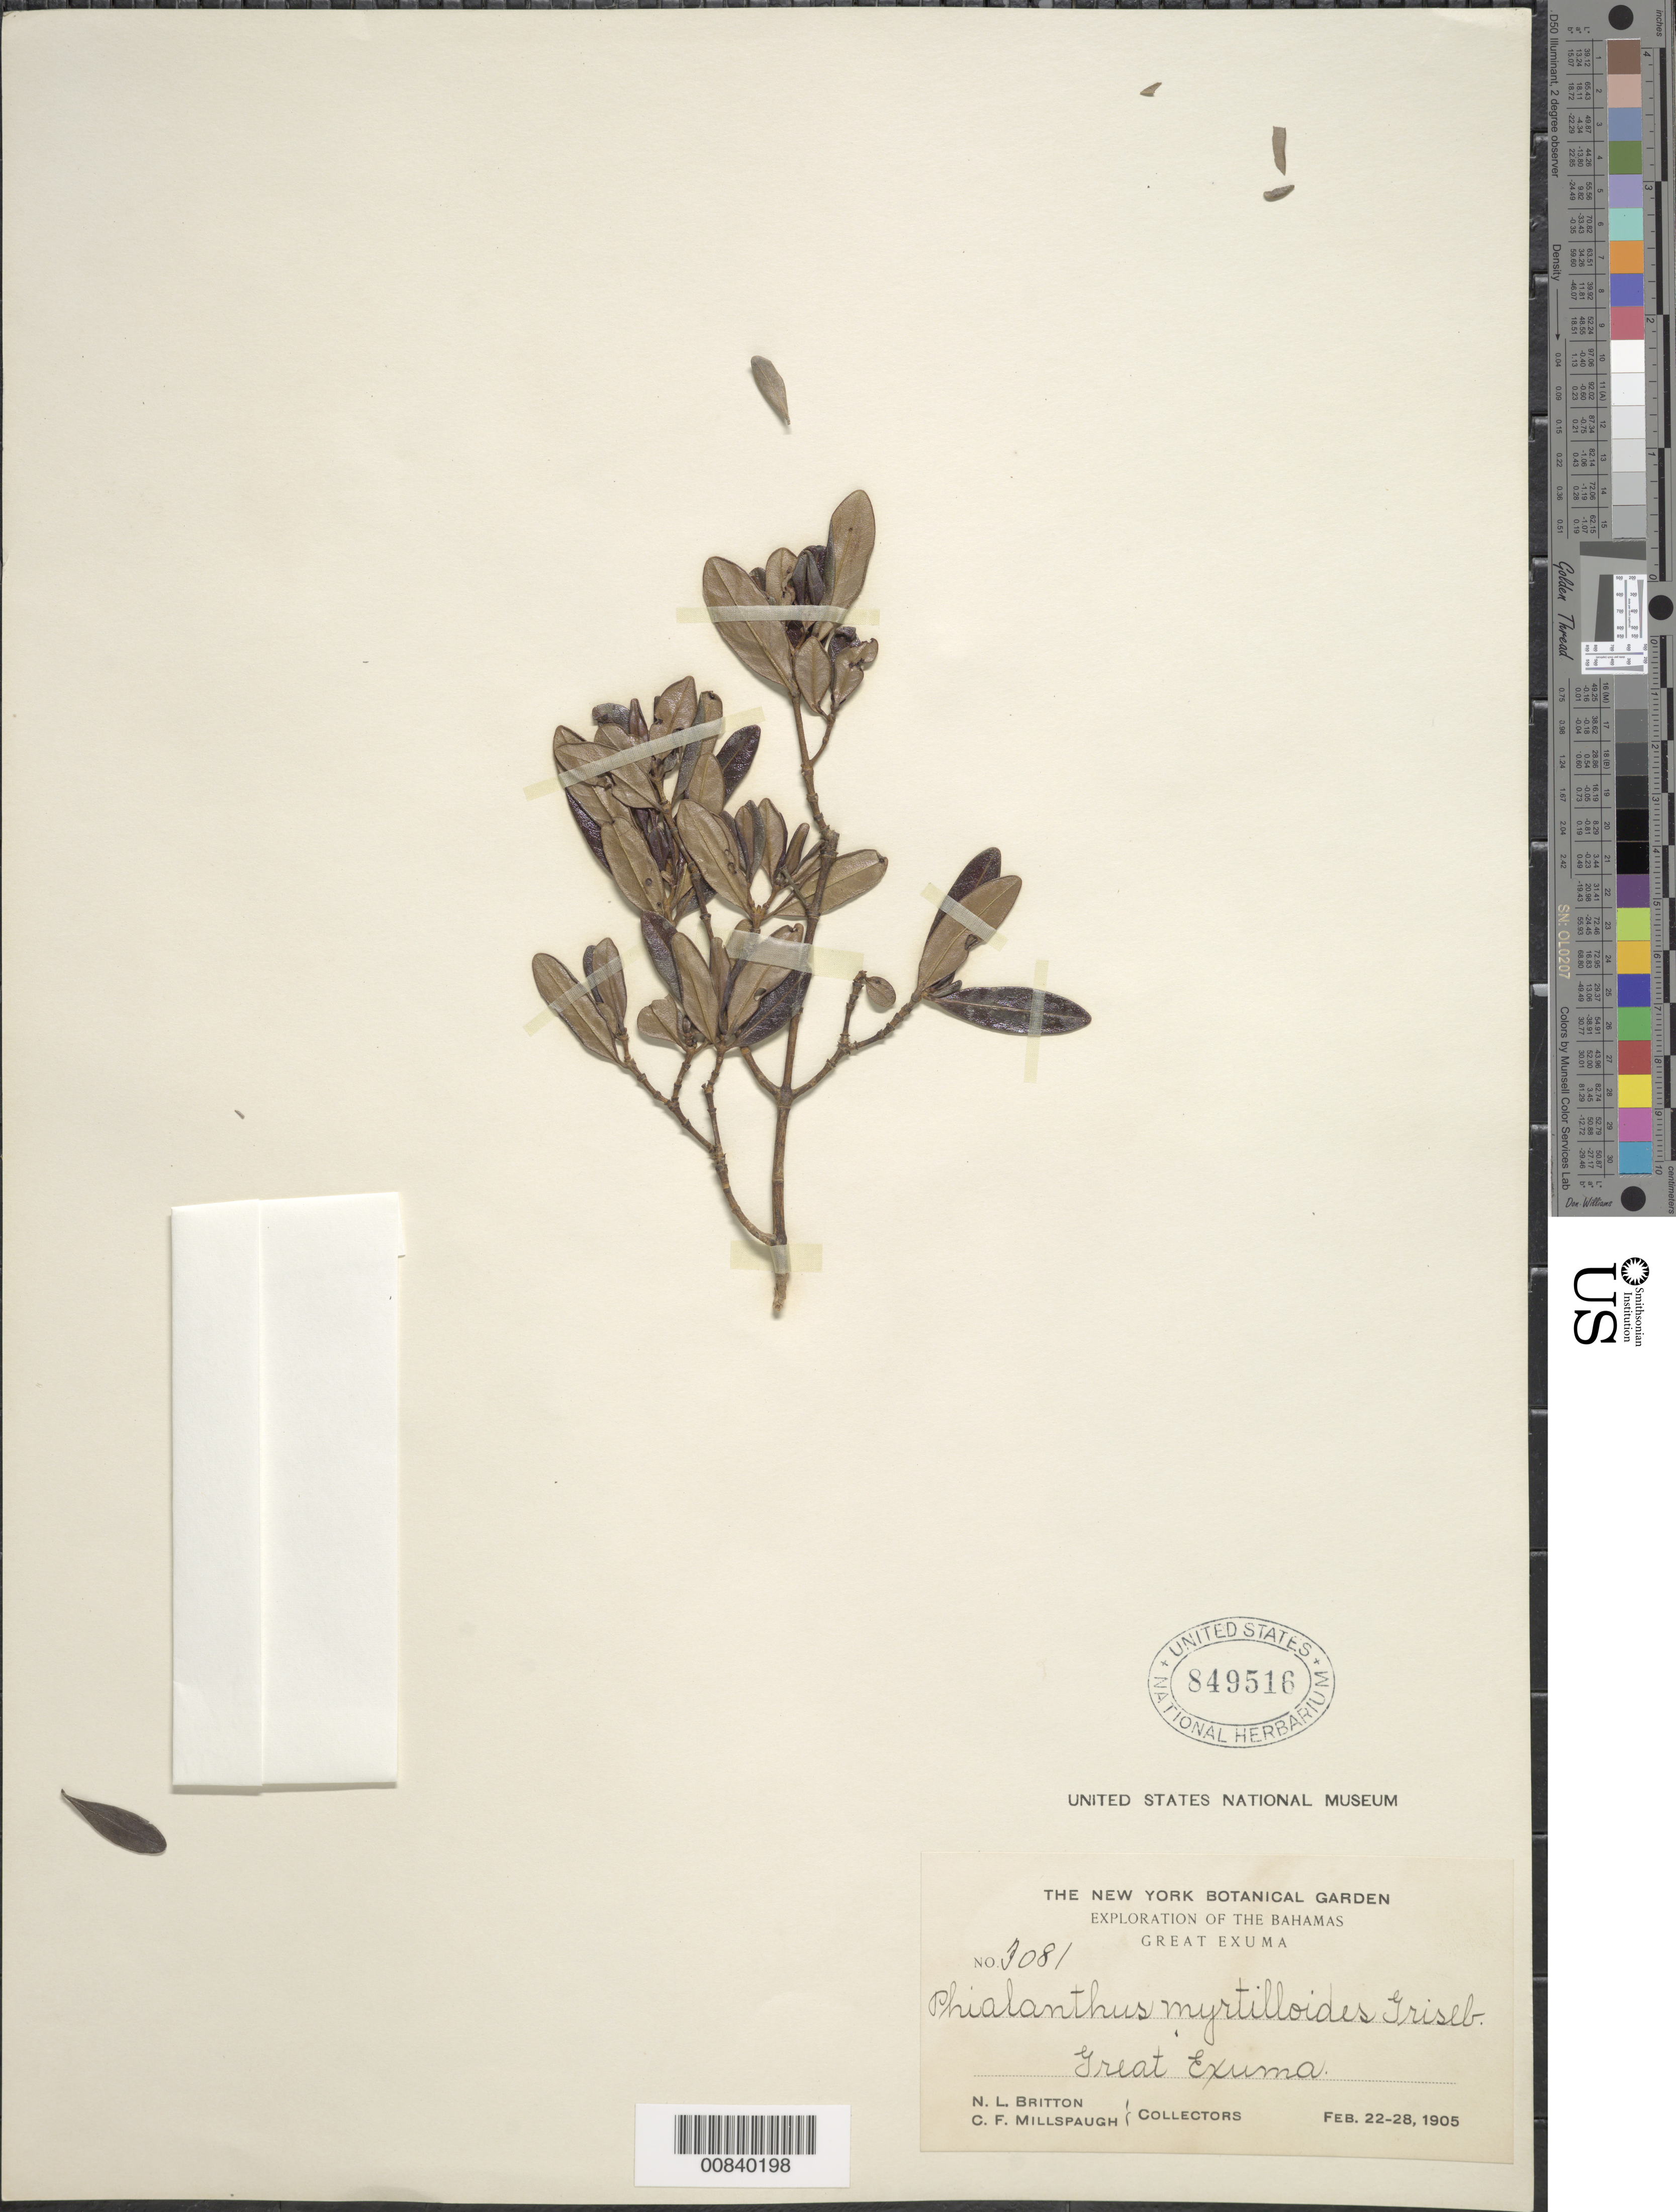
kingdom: Plantae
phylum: Tracheophyta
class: Magnoliopsida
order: Gentianales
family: Rubiaceae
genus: Phialanthus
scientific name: Phialanthus myrtilloides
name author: Griseb.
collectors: N. Britton & C. F. Millspaugh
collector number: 3081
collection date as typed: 22 Feb 1905 to 28 Feb 1905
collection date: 1905-02-22/1905-02-28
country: Bahamas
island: Great Exuma Island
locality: Great Exuma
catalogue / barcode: US 849516